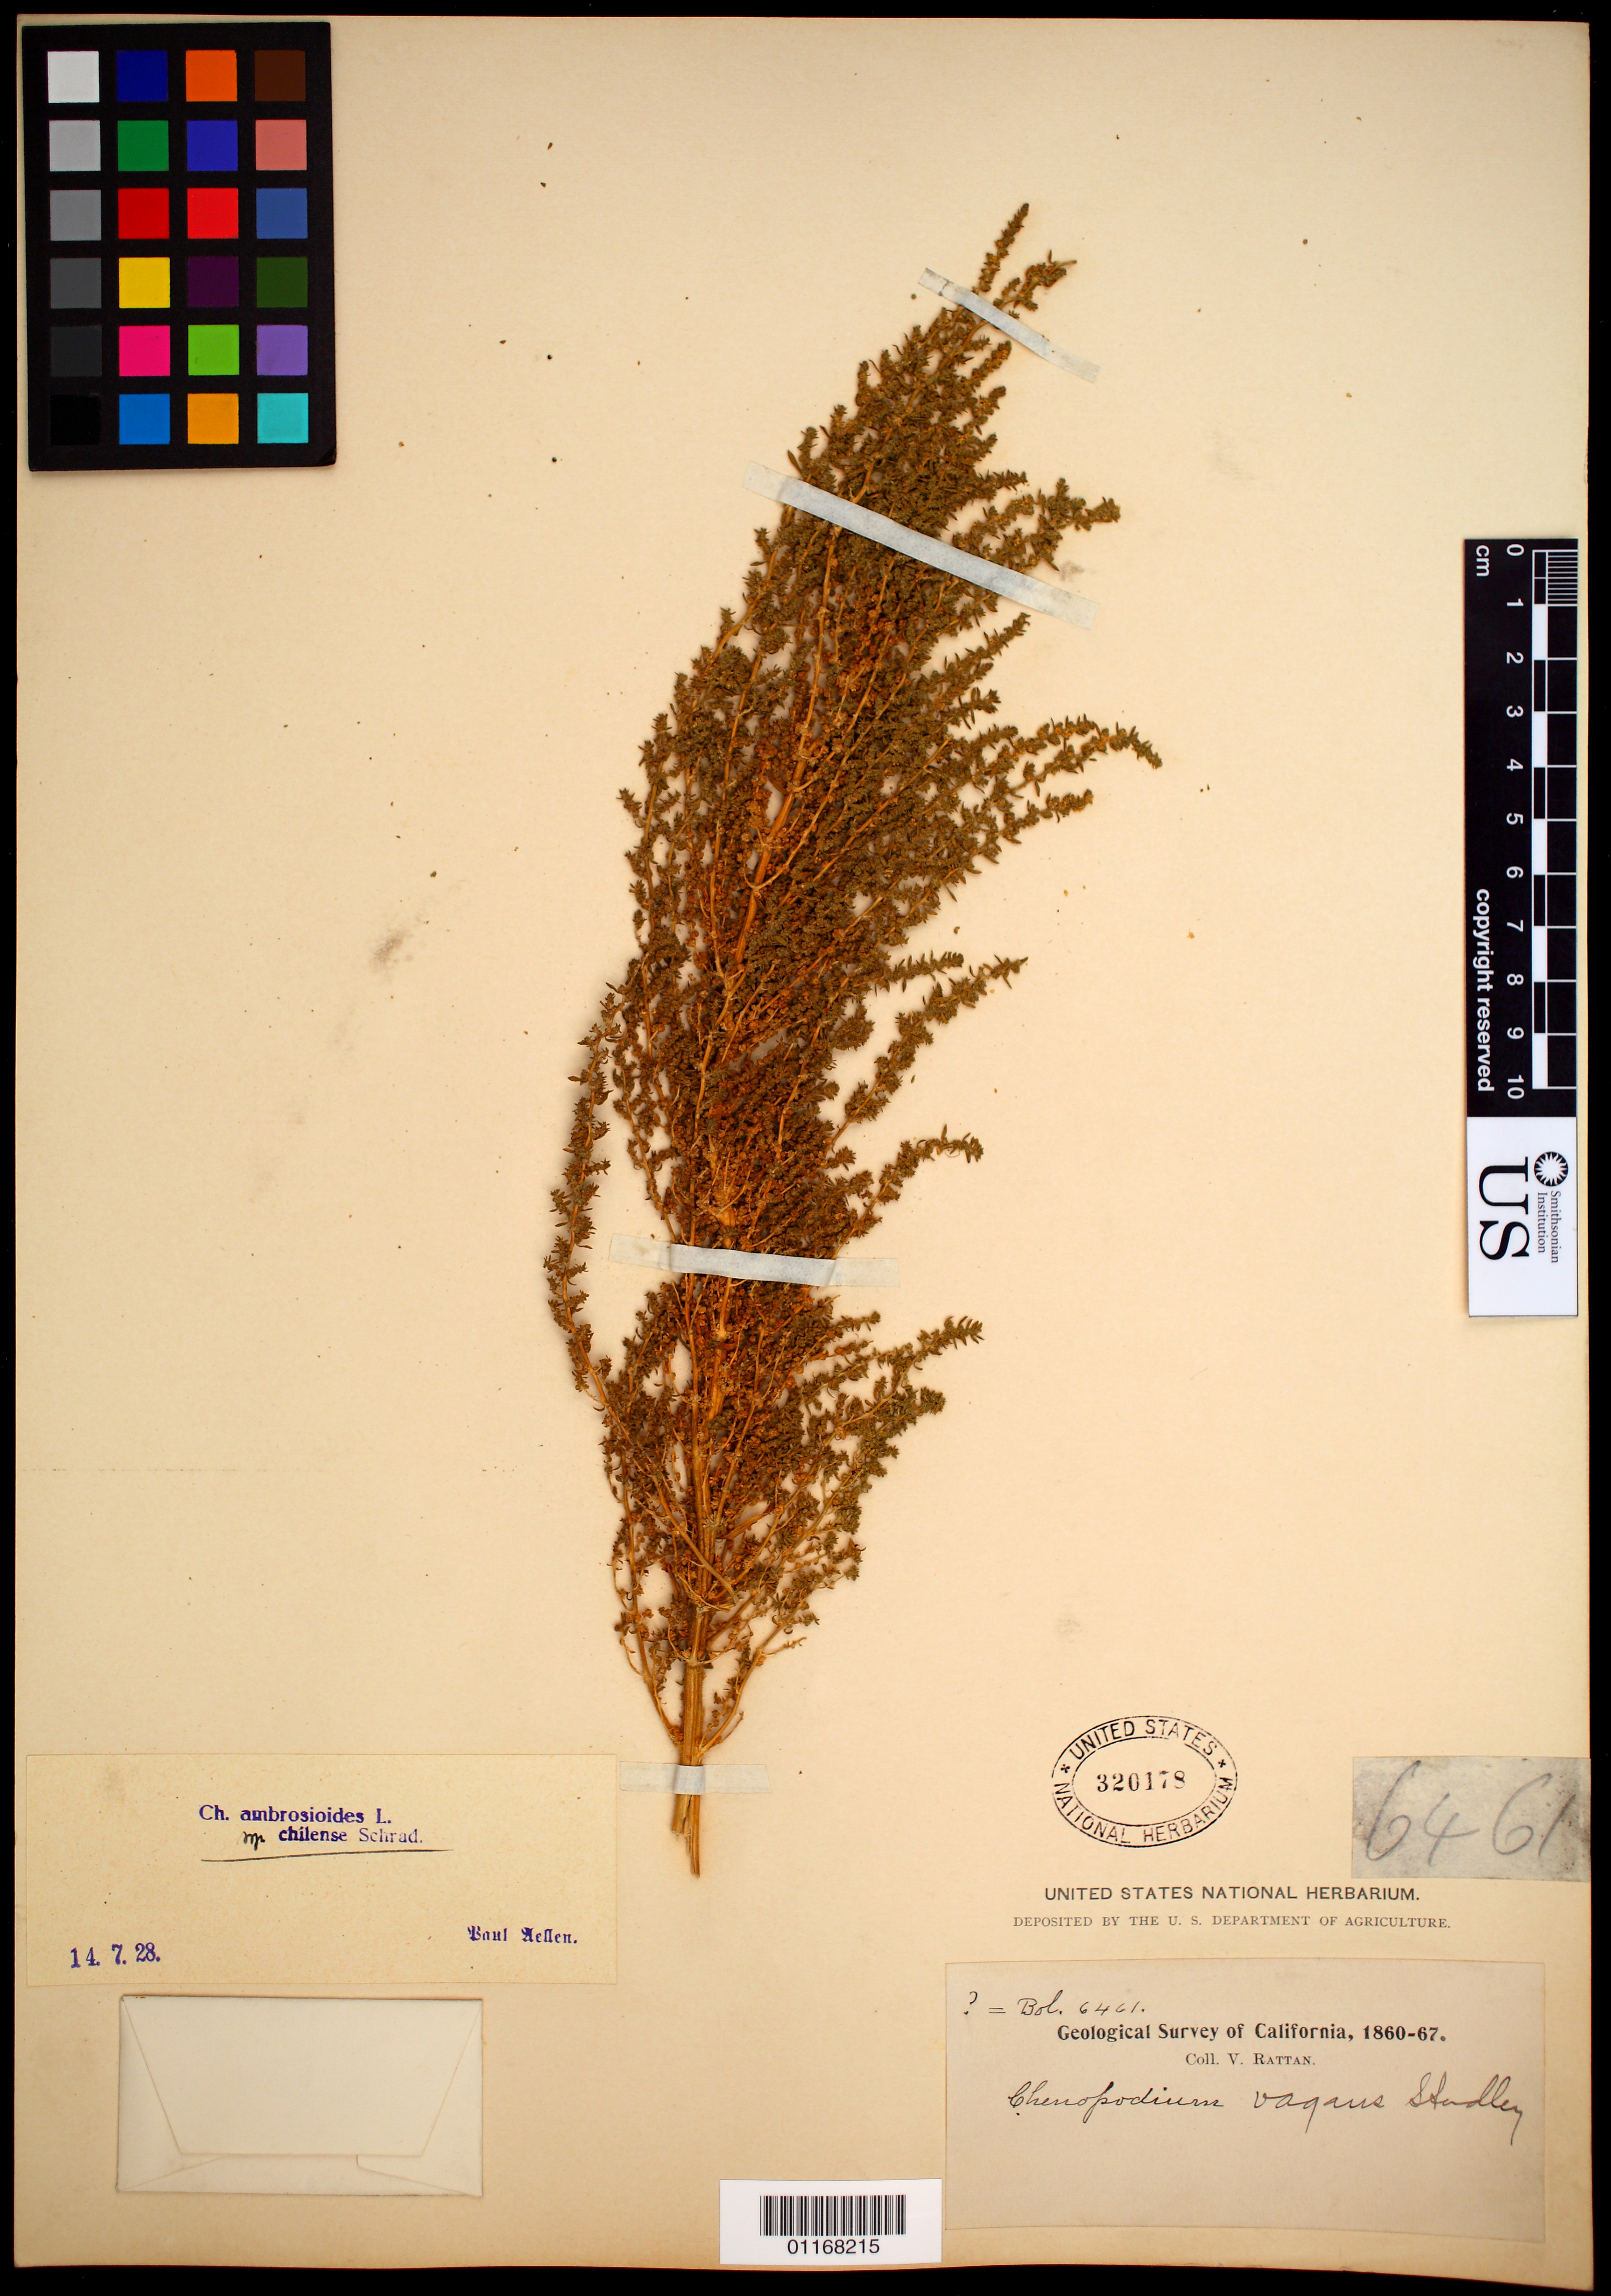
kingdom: Plantae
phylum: Tracheophyta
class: Magnoliopsida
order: Caryophyllales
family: Amaranthaceae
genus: Chenopodium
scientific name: Chenopodium ambrosioides subsp. chilense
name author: (Schrad.) Aellen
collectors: V. Rattan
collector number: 6461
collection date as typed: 1860 to -- --- 1867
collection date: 1860/1867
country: United States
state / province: California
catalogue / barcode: US 320178